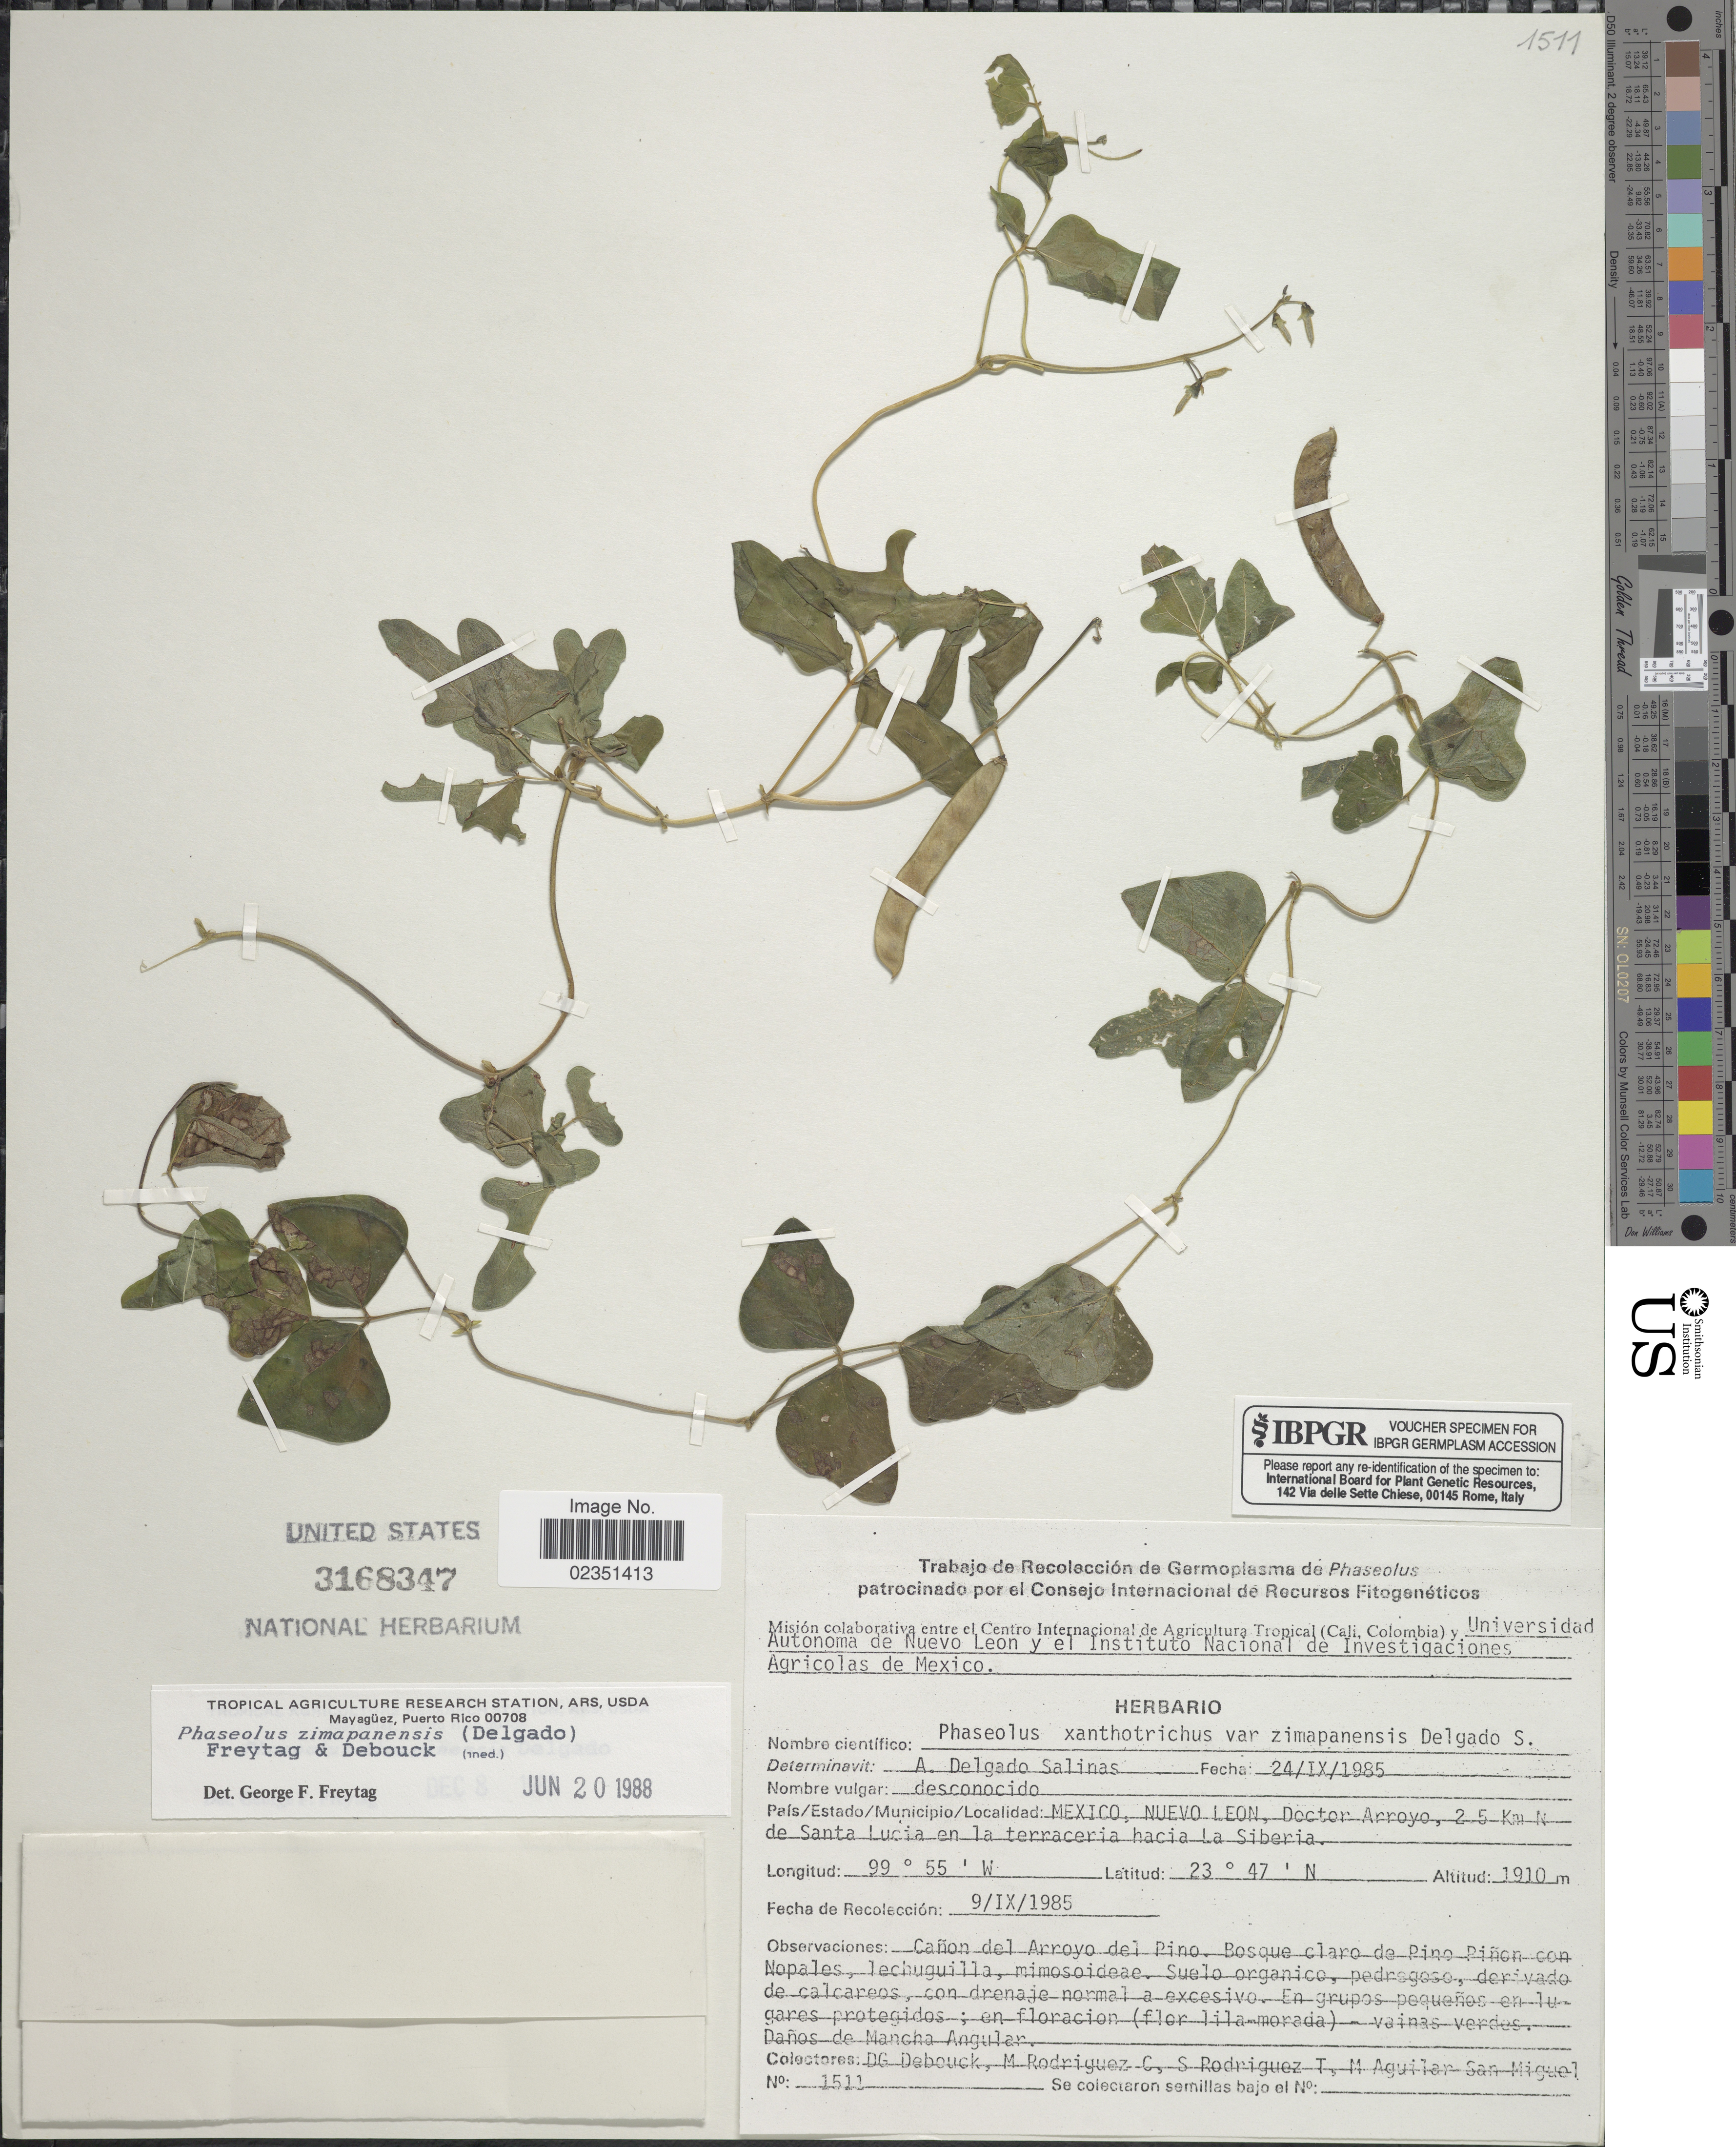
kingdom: Plantae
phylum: Tracheophyta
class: Magnoliopsida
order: Fabales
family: Fabaceae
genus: Phaseolus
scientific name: Phaseolus zimapanensis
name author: A. Delgado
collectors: D. Debouck, M. Rodriguez C., S. Rodriguez T. & M. San Miguel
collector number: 1511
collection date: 1985-09-09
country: Mexico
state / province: Nuevo León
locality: Doctor Arroyo, 2.5 Km N de Santa Lucia en la terraceria hacia La Siberia. Canon del Arroyo del Pino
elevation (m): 1910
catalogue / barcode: US 3168347